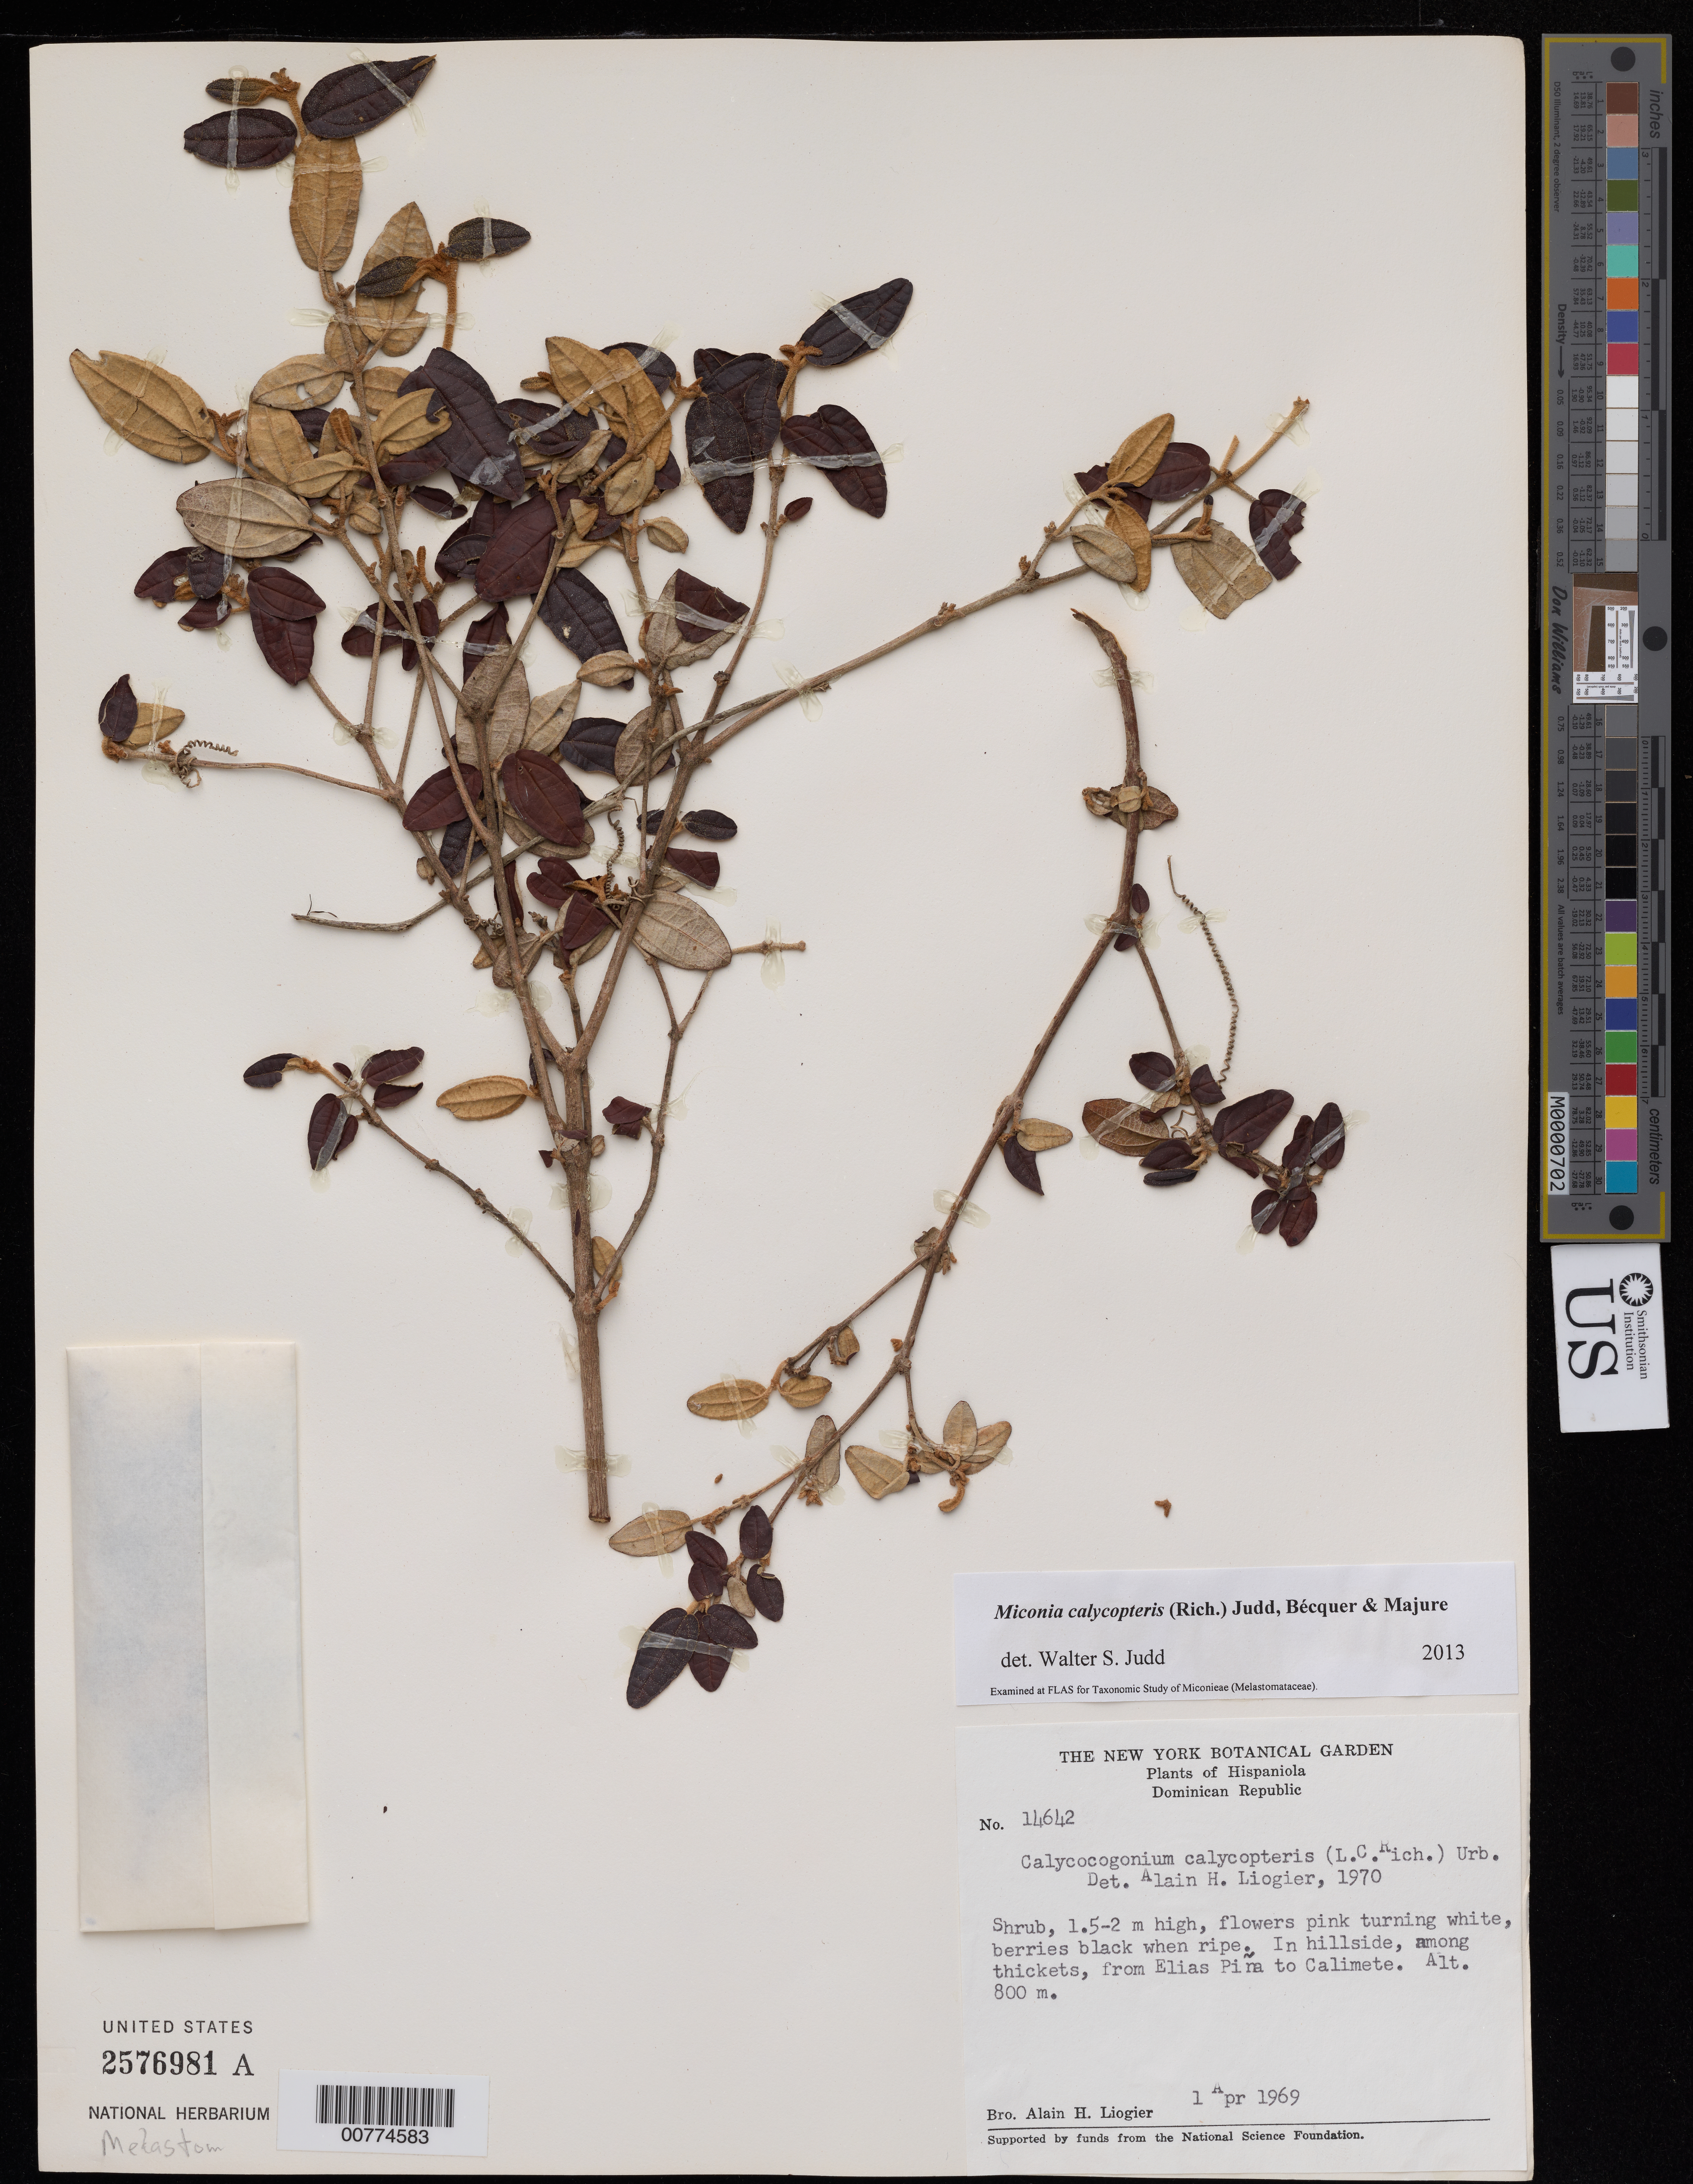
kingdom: Plantae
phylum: Tracheophyta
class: Magnoliopsida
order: Myrtales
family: Melastomataceae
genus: Miconia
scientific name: Miconia calycopteris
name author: (Rich.) Judd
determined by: Judd, Walter S.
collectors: A. H. Liogier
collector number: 14642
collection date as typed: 01 Apr 1969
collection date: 1969-04-01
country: Dominican Republic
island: Hispaniola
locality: From Elias Piña to Calimete.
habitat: In hillside, among thickets.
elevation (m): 800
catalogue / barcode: US 2576981A